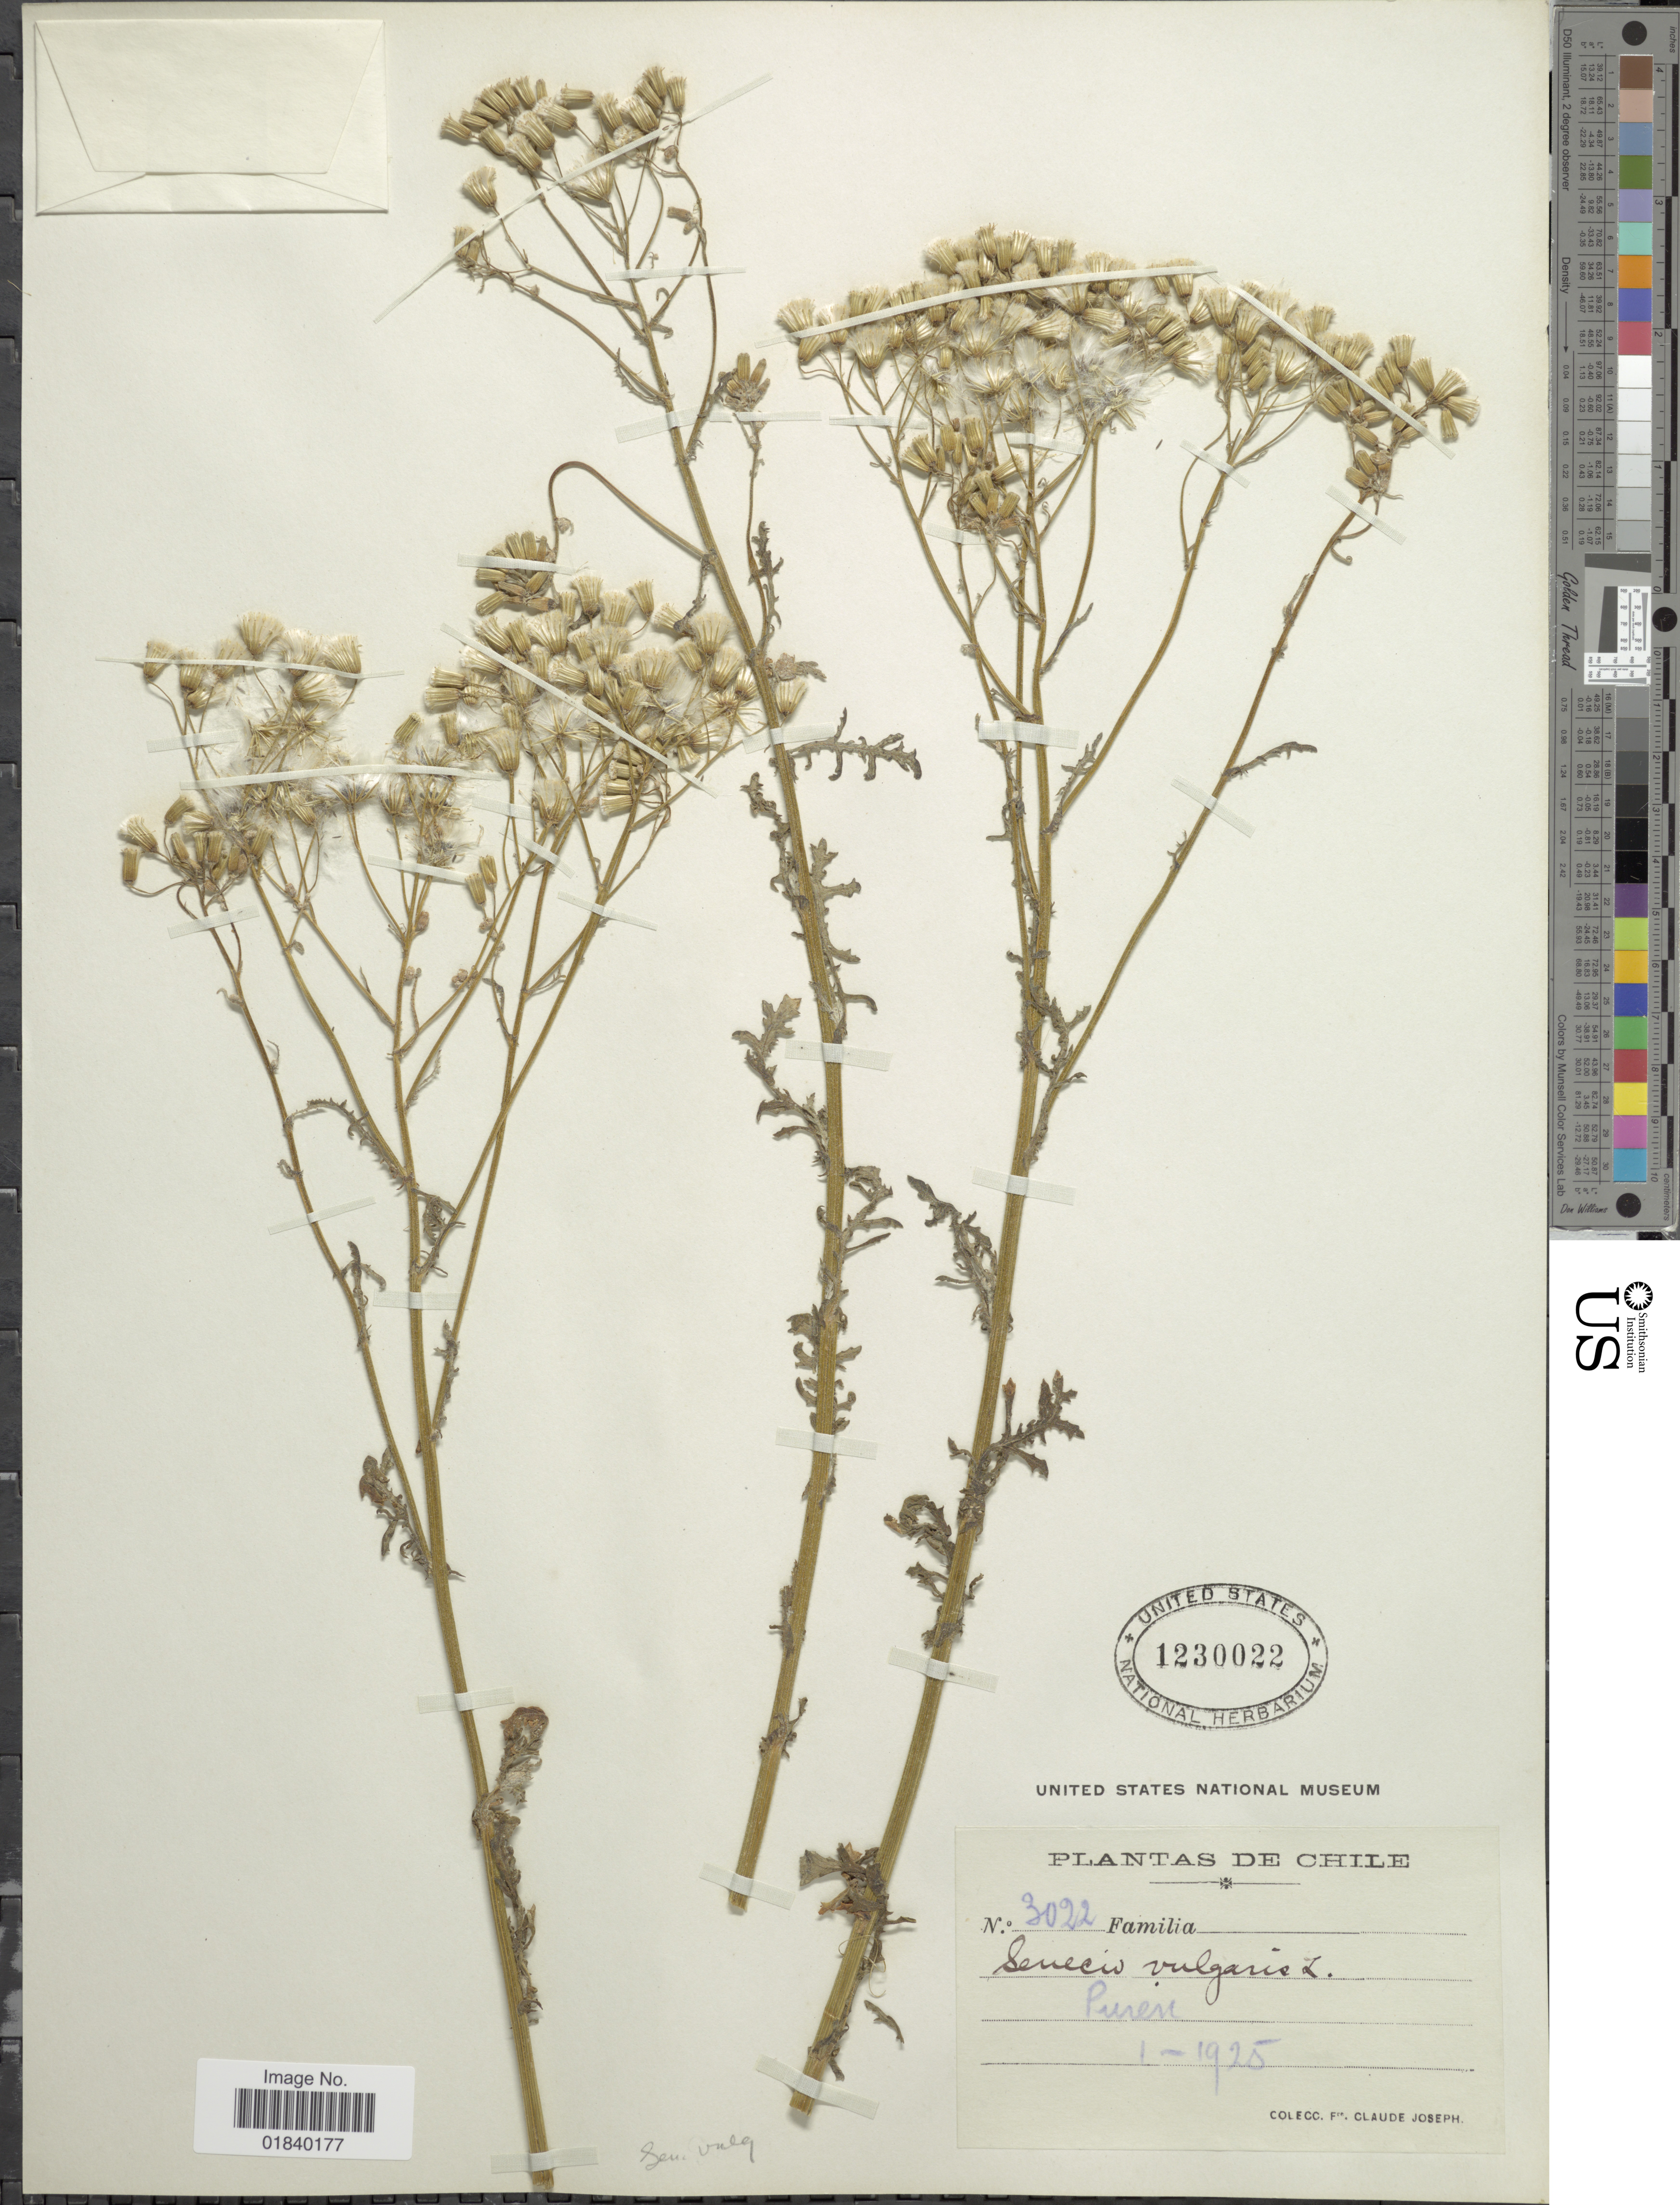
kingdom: Plantae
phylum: Tracheophyta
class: Magnoliopsida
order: Asterales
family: Asteraceae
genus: Senecio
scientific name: Senecio vulgaris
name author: L.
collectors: Bro. Claude-Joseph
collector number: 3022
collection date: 1925-01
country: Chile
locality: Puren.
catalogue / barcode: US 1230022